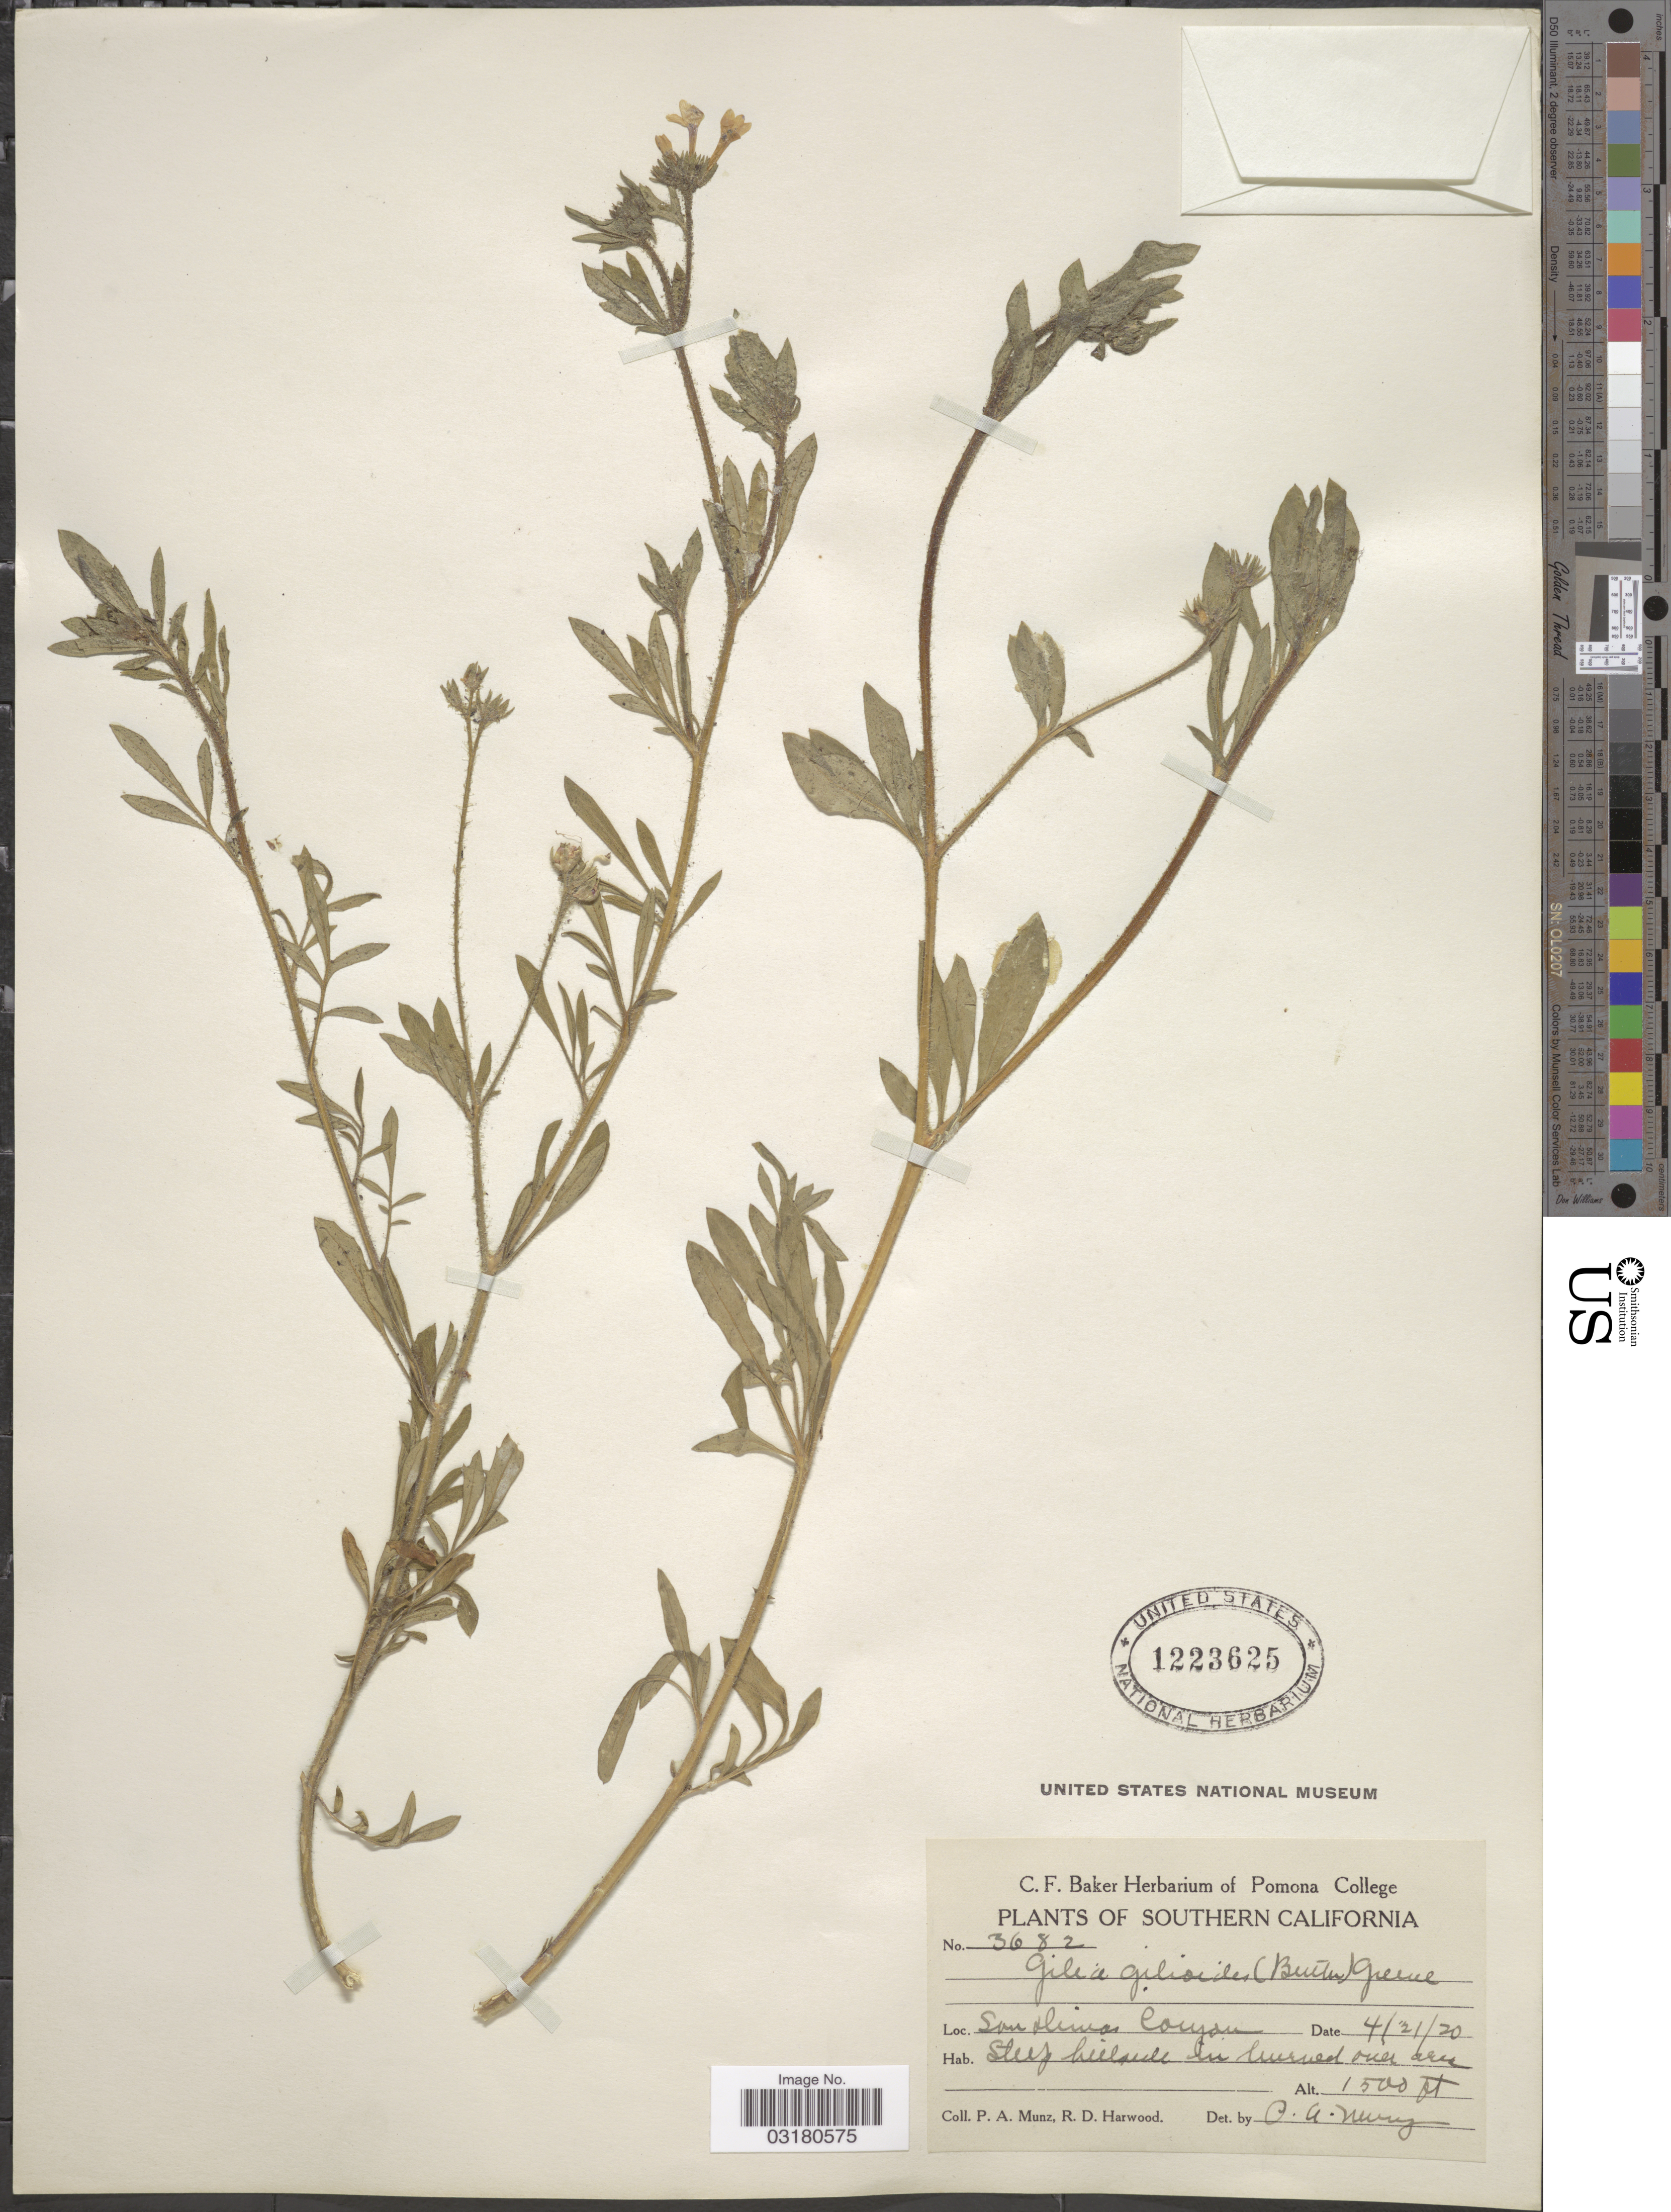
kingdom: Plantae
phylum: Tracheophyta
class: Magnoliopsida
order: Ericales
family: Polemoniaceae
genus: Allophyllum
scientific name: Allophyllum divaricatum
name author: (Nutt.) A.D. Grant & V.E. Grant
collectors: P. A. Munz & R. Harwood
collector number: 3682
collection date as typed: Transcribed d/m/y: 21/4/20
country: United States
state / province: California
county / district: Los Angeles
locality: Southern California. San Dimas Canyon.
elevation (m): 457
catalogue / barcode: US 1223625